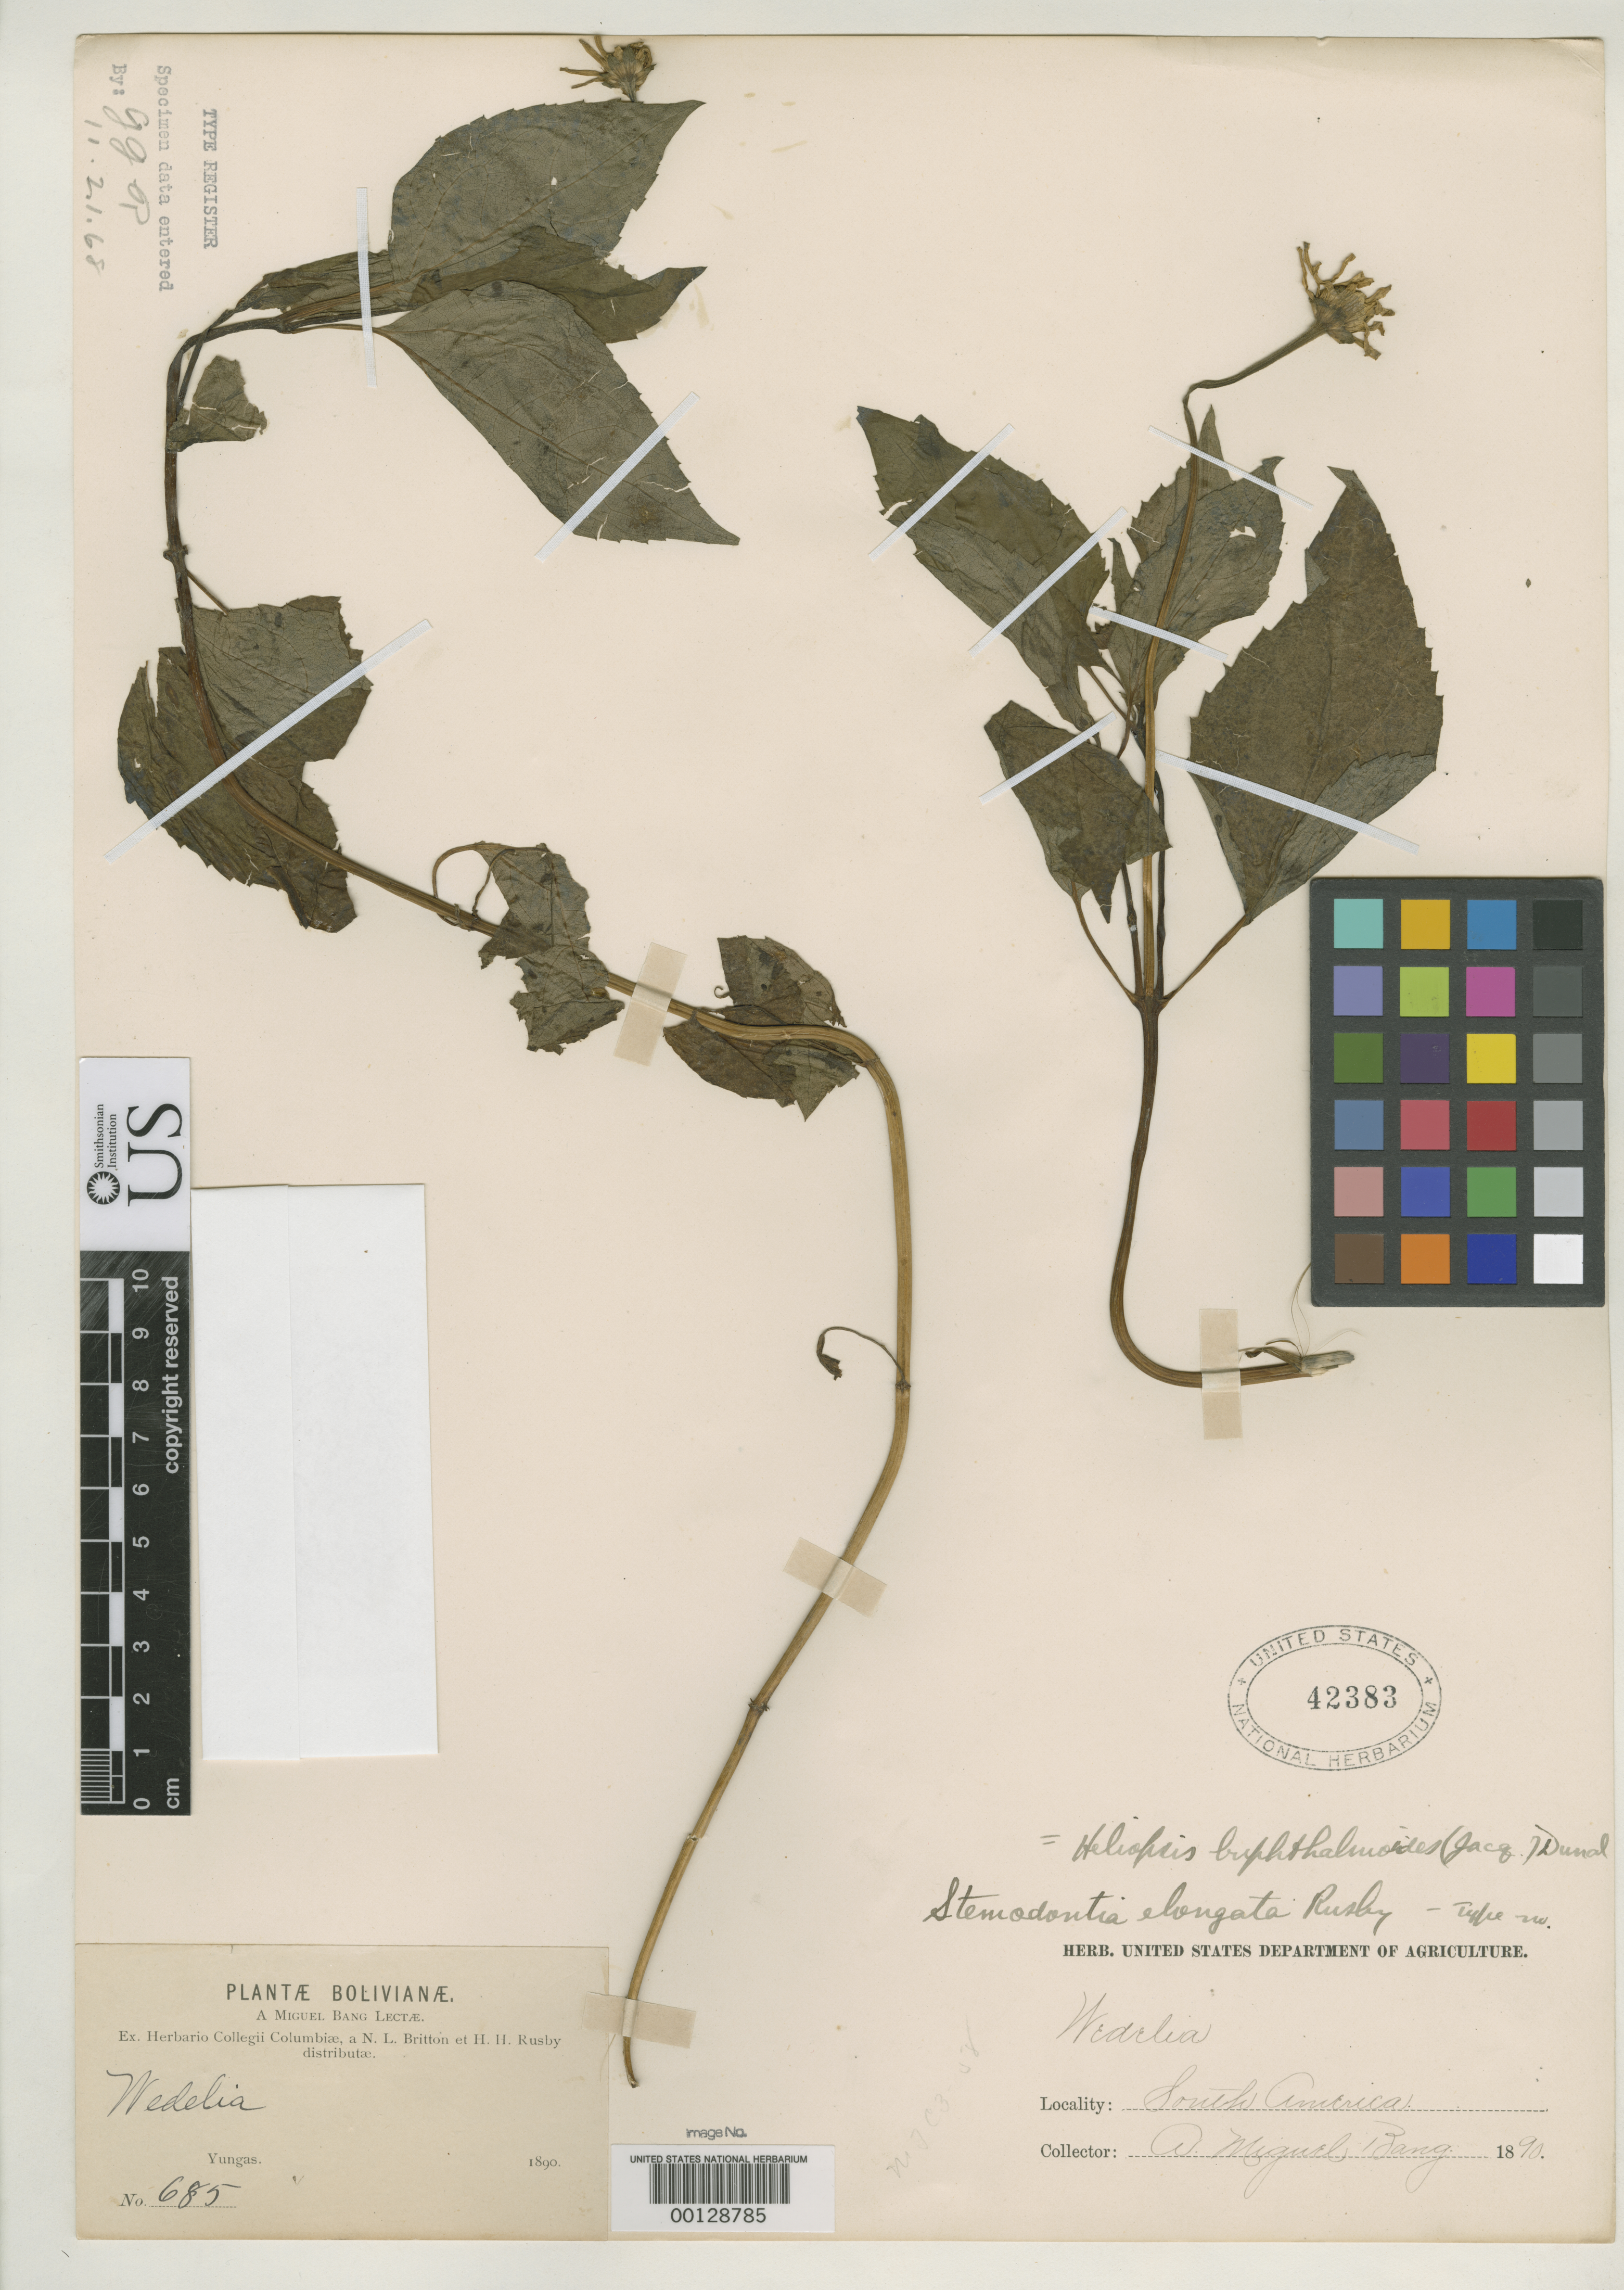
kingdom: Plantae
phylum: Tracheophyta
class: Magnoliopsida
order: Asterales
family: Asteraceae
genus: Stemmodontia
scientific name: Stemmodontia elongata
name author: Rusby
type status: Isotype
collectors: M. Bang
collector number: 685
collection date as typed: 1890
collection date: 1890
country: Bolivia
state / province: La Paz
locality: Yungas.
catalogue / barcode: US 42383